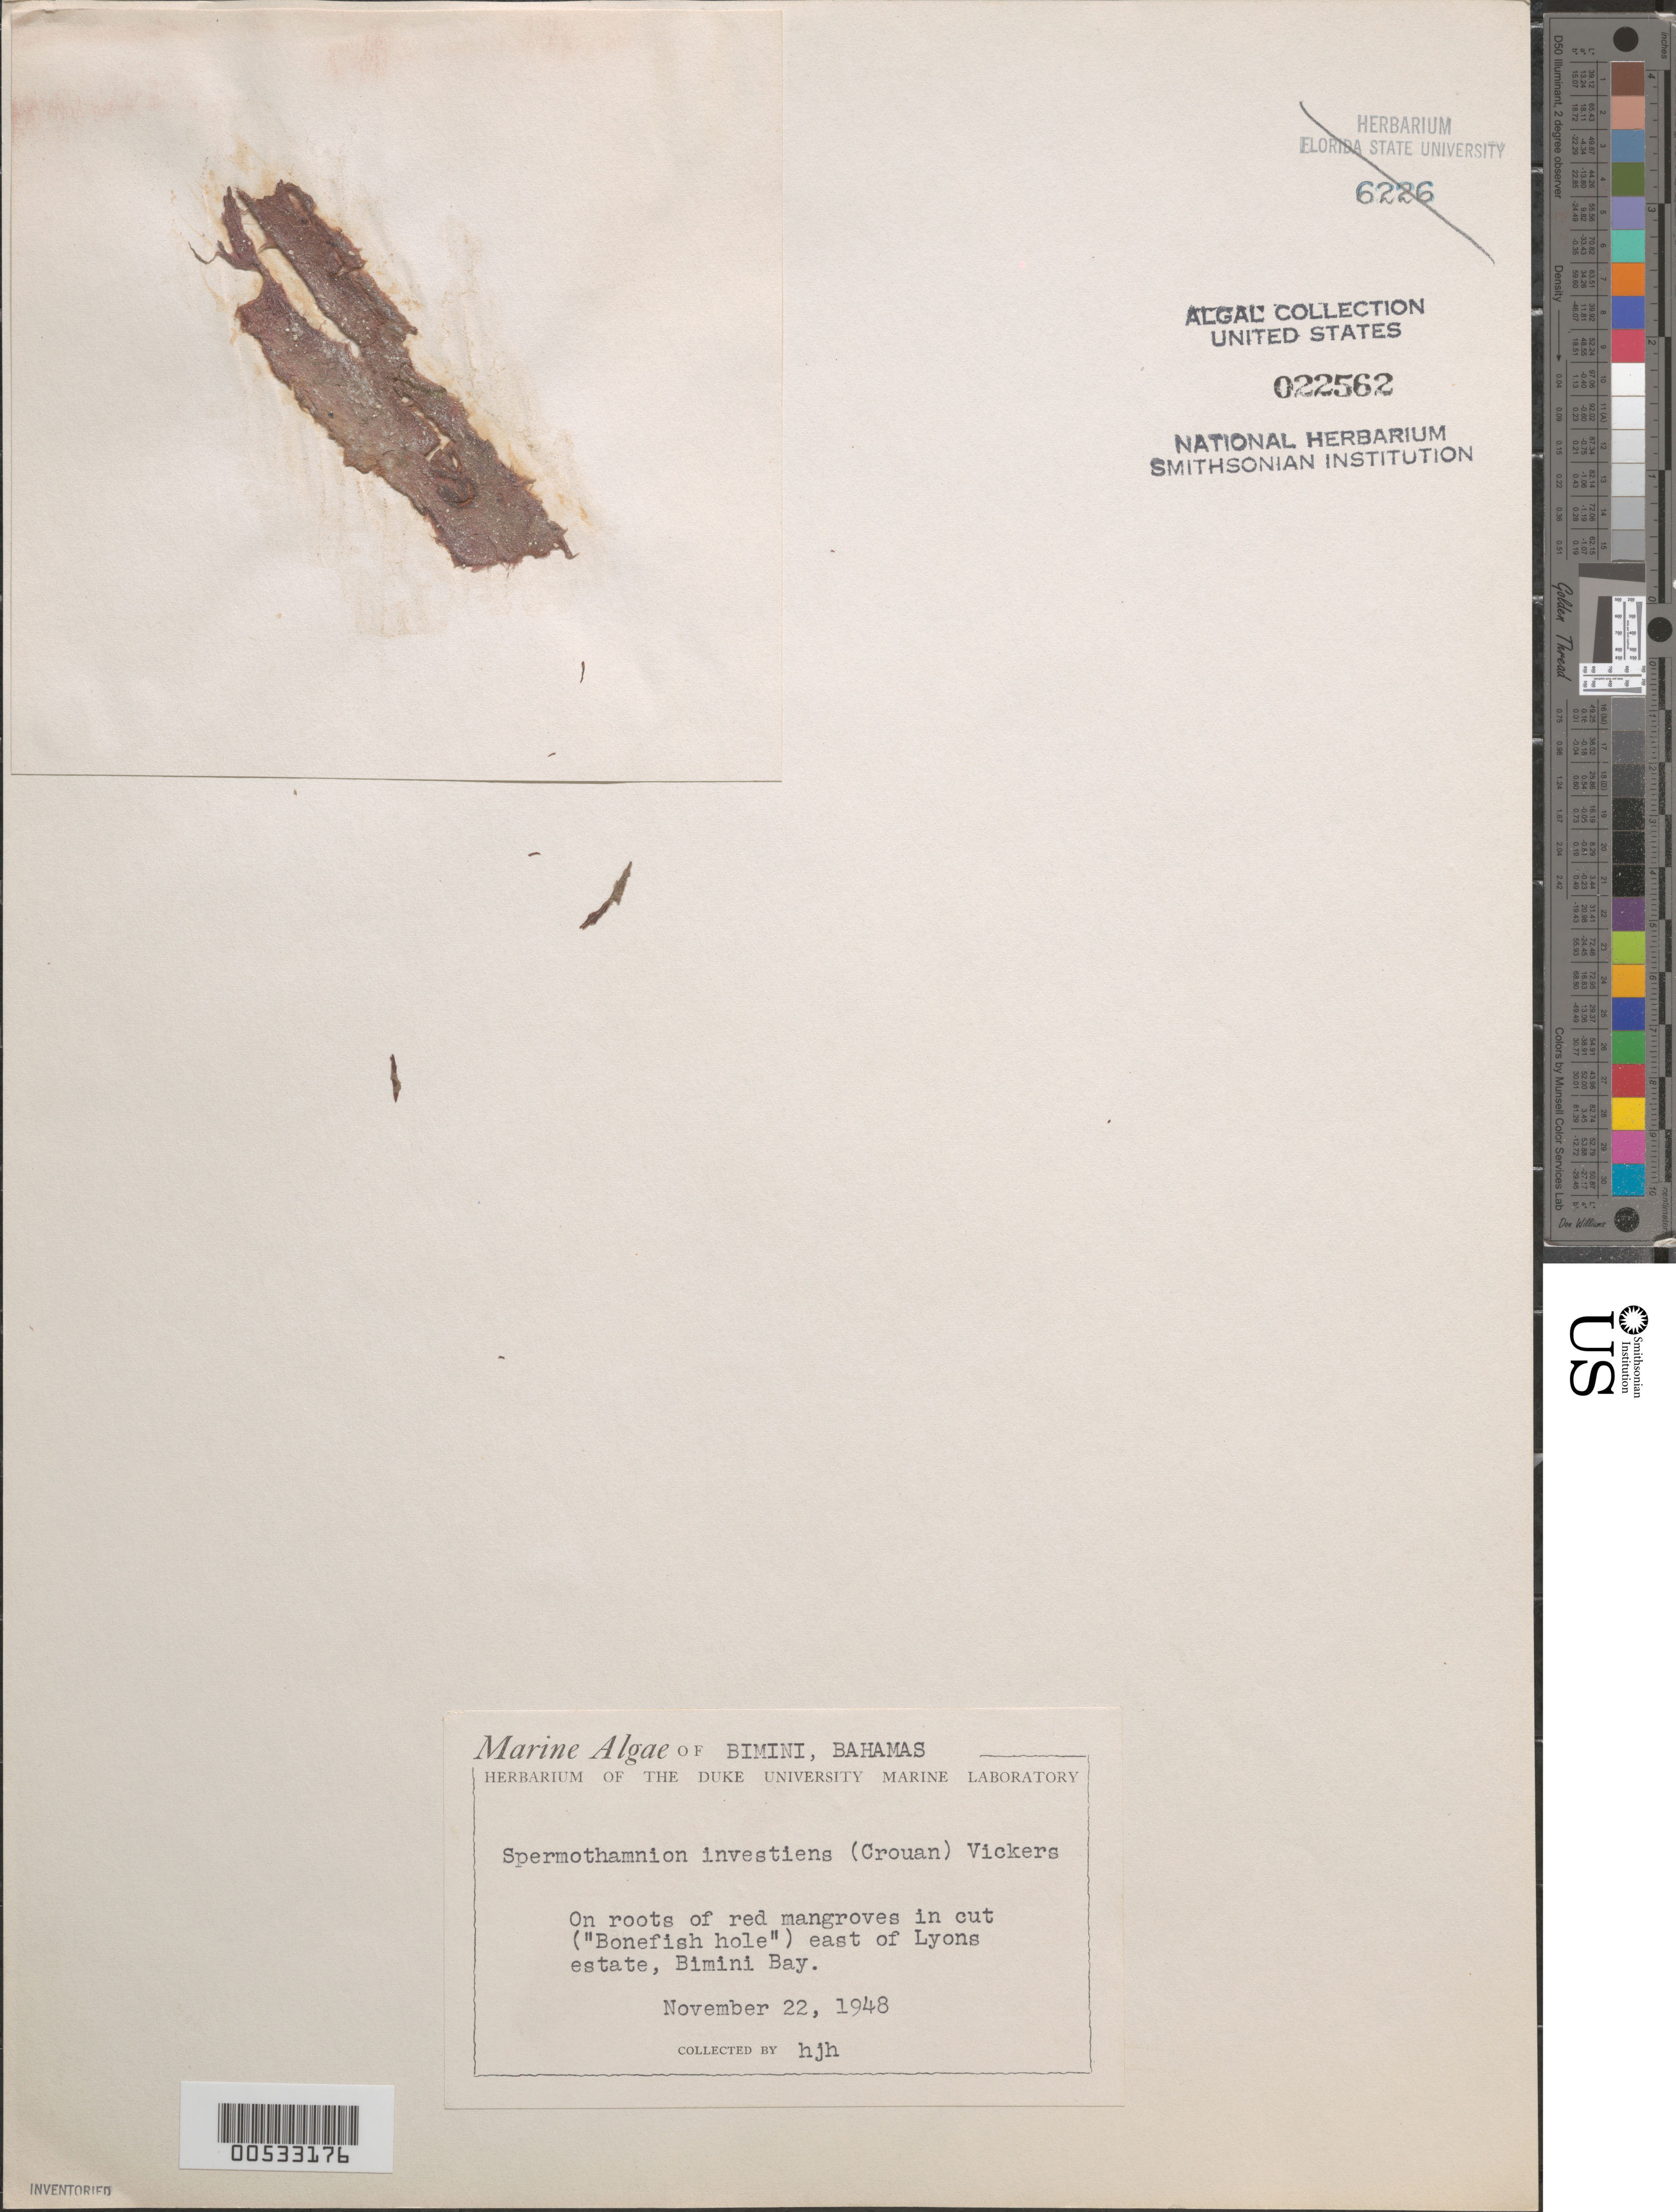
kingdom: Plantae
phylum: Rhodophyta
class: Florideophyceae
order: Ceramiales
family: Wrangeliaceae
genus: Spermothamnion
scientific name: Spermothamnion investiens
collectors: H. J. Humm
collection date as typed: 22 Nov 1948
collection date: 1948-11-22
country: Bahamas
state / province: Biminis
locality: Bonefish hole, east of lyon's estate, bimini bay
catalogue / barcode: US 22562